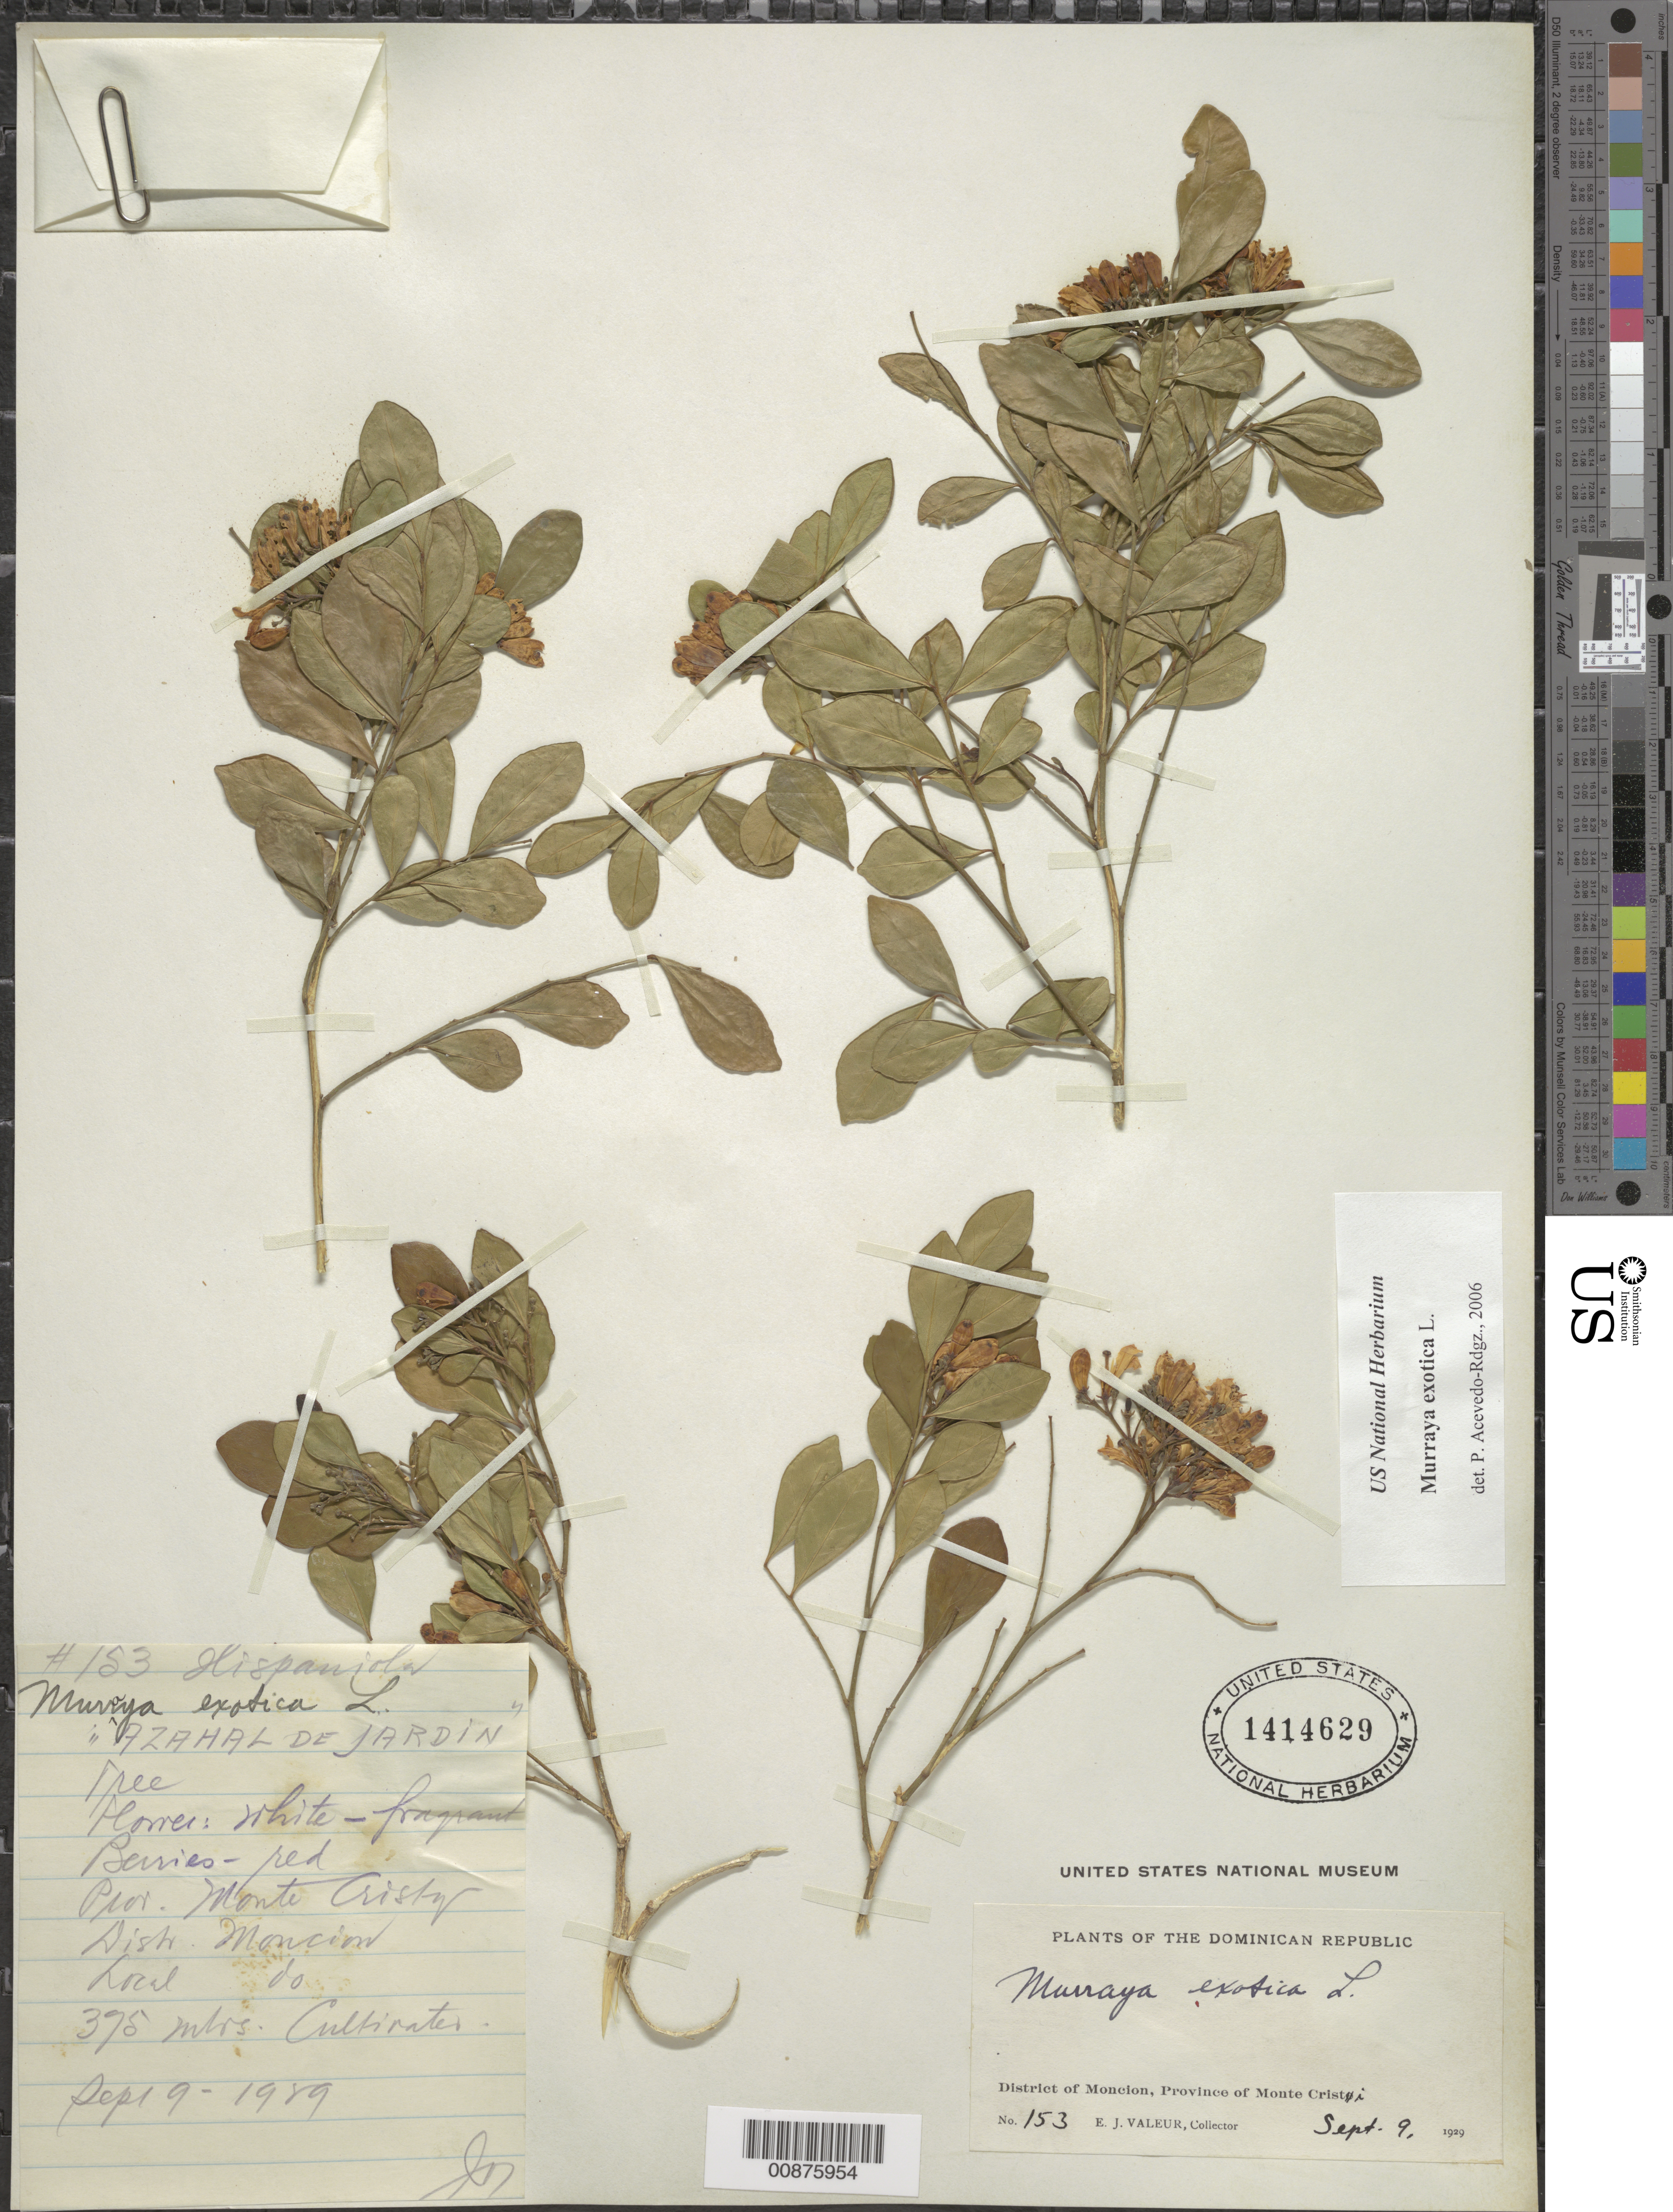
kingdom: Plantae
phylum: Tracheophyta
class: Magnoliopsida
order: Sapindales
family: Rutaceae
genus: Murraya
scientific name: Murraya exotica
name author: L.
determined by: Acevedo-Rodríguez, P., (BOT), Smithsonian Institution - National Museum of Natural History (UNITED STATES)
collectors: E. Valeur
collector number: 153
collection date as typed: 09 Sep 1929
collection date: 1929-09-09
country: Dominican Republic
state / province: Monte Cristi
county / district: Monción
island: Hispaniola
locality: "Io"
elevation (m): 375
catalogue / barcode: US 1414629